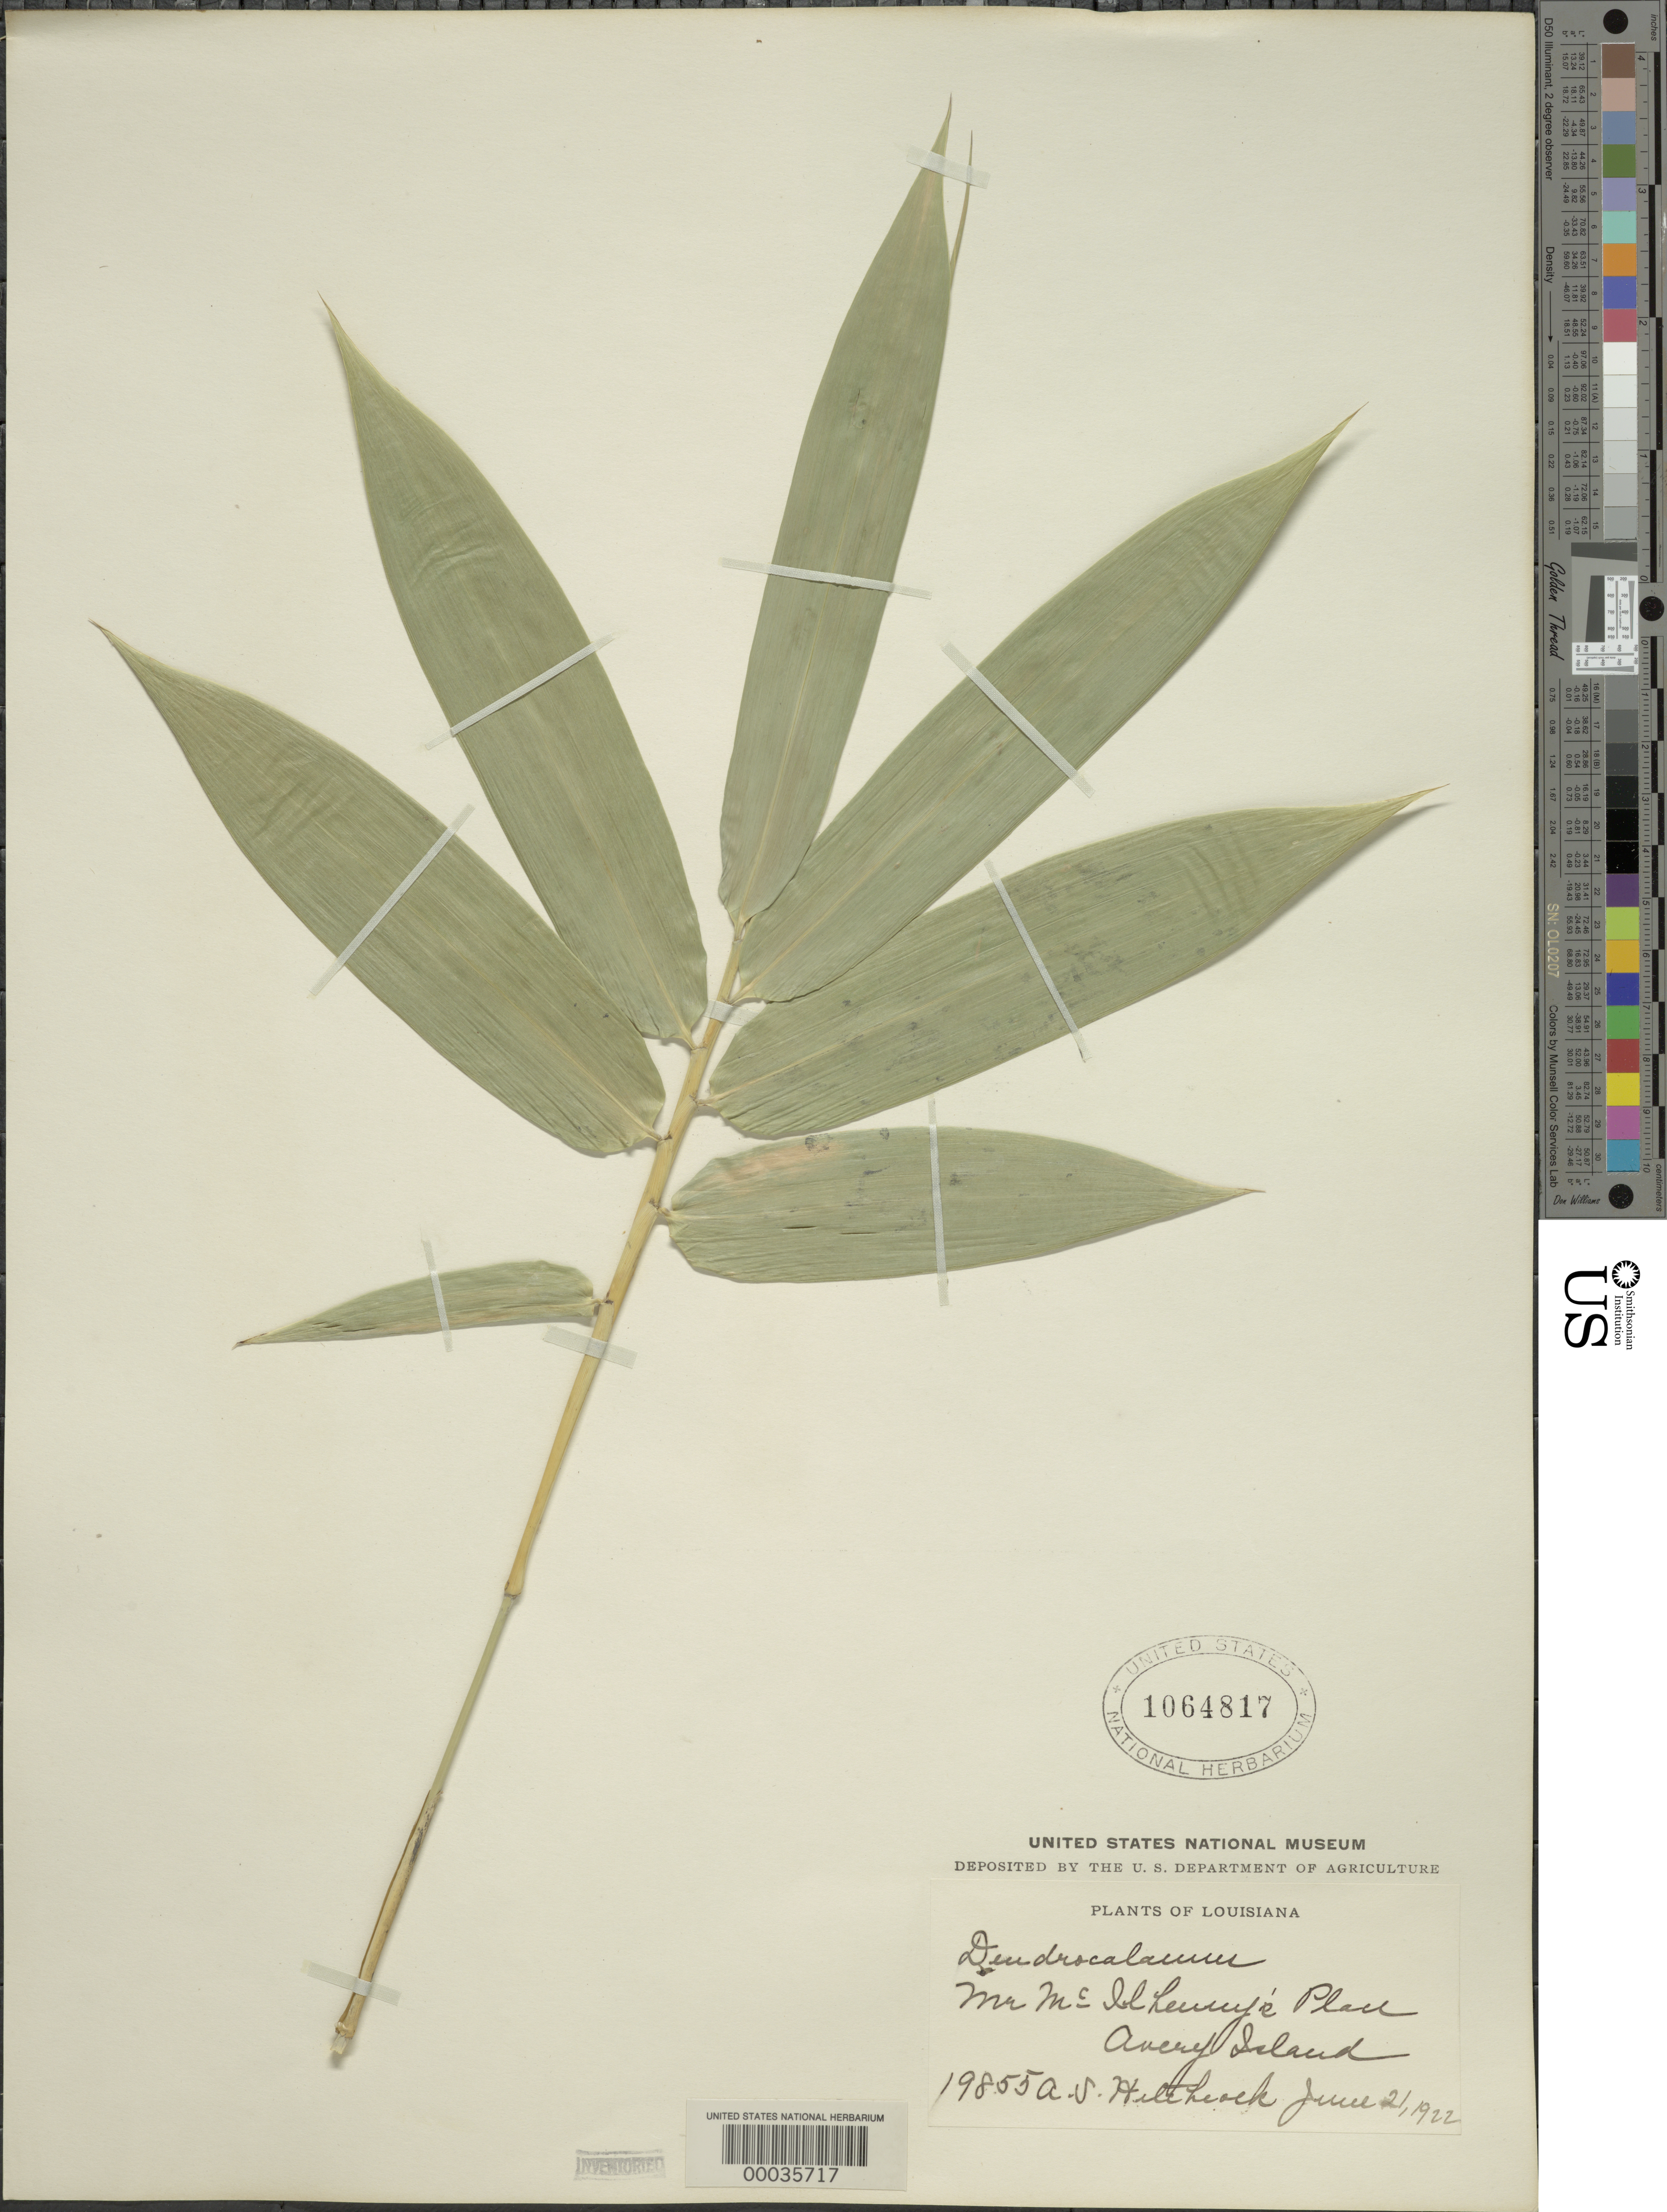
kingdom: Plantae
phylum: Tracheophyta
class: Liliopsida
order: Poales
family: Poaceae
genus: Dendrocalamus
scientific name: Dendrocalamus sp.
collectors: A. S. Hitchcock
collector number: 19855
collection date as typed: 21 Jun 1922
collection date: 1922-06-21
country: United States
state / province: Louisiana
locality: Avery island, mcilhenney's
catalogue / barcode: US 1064817